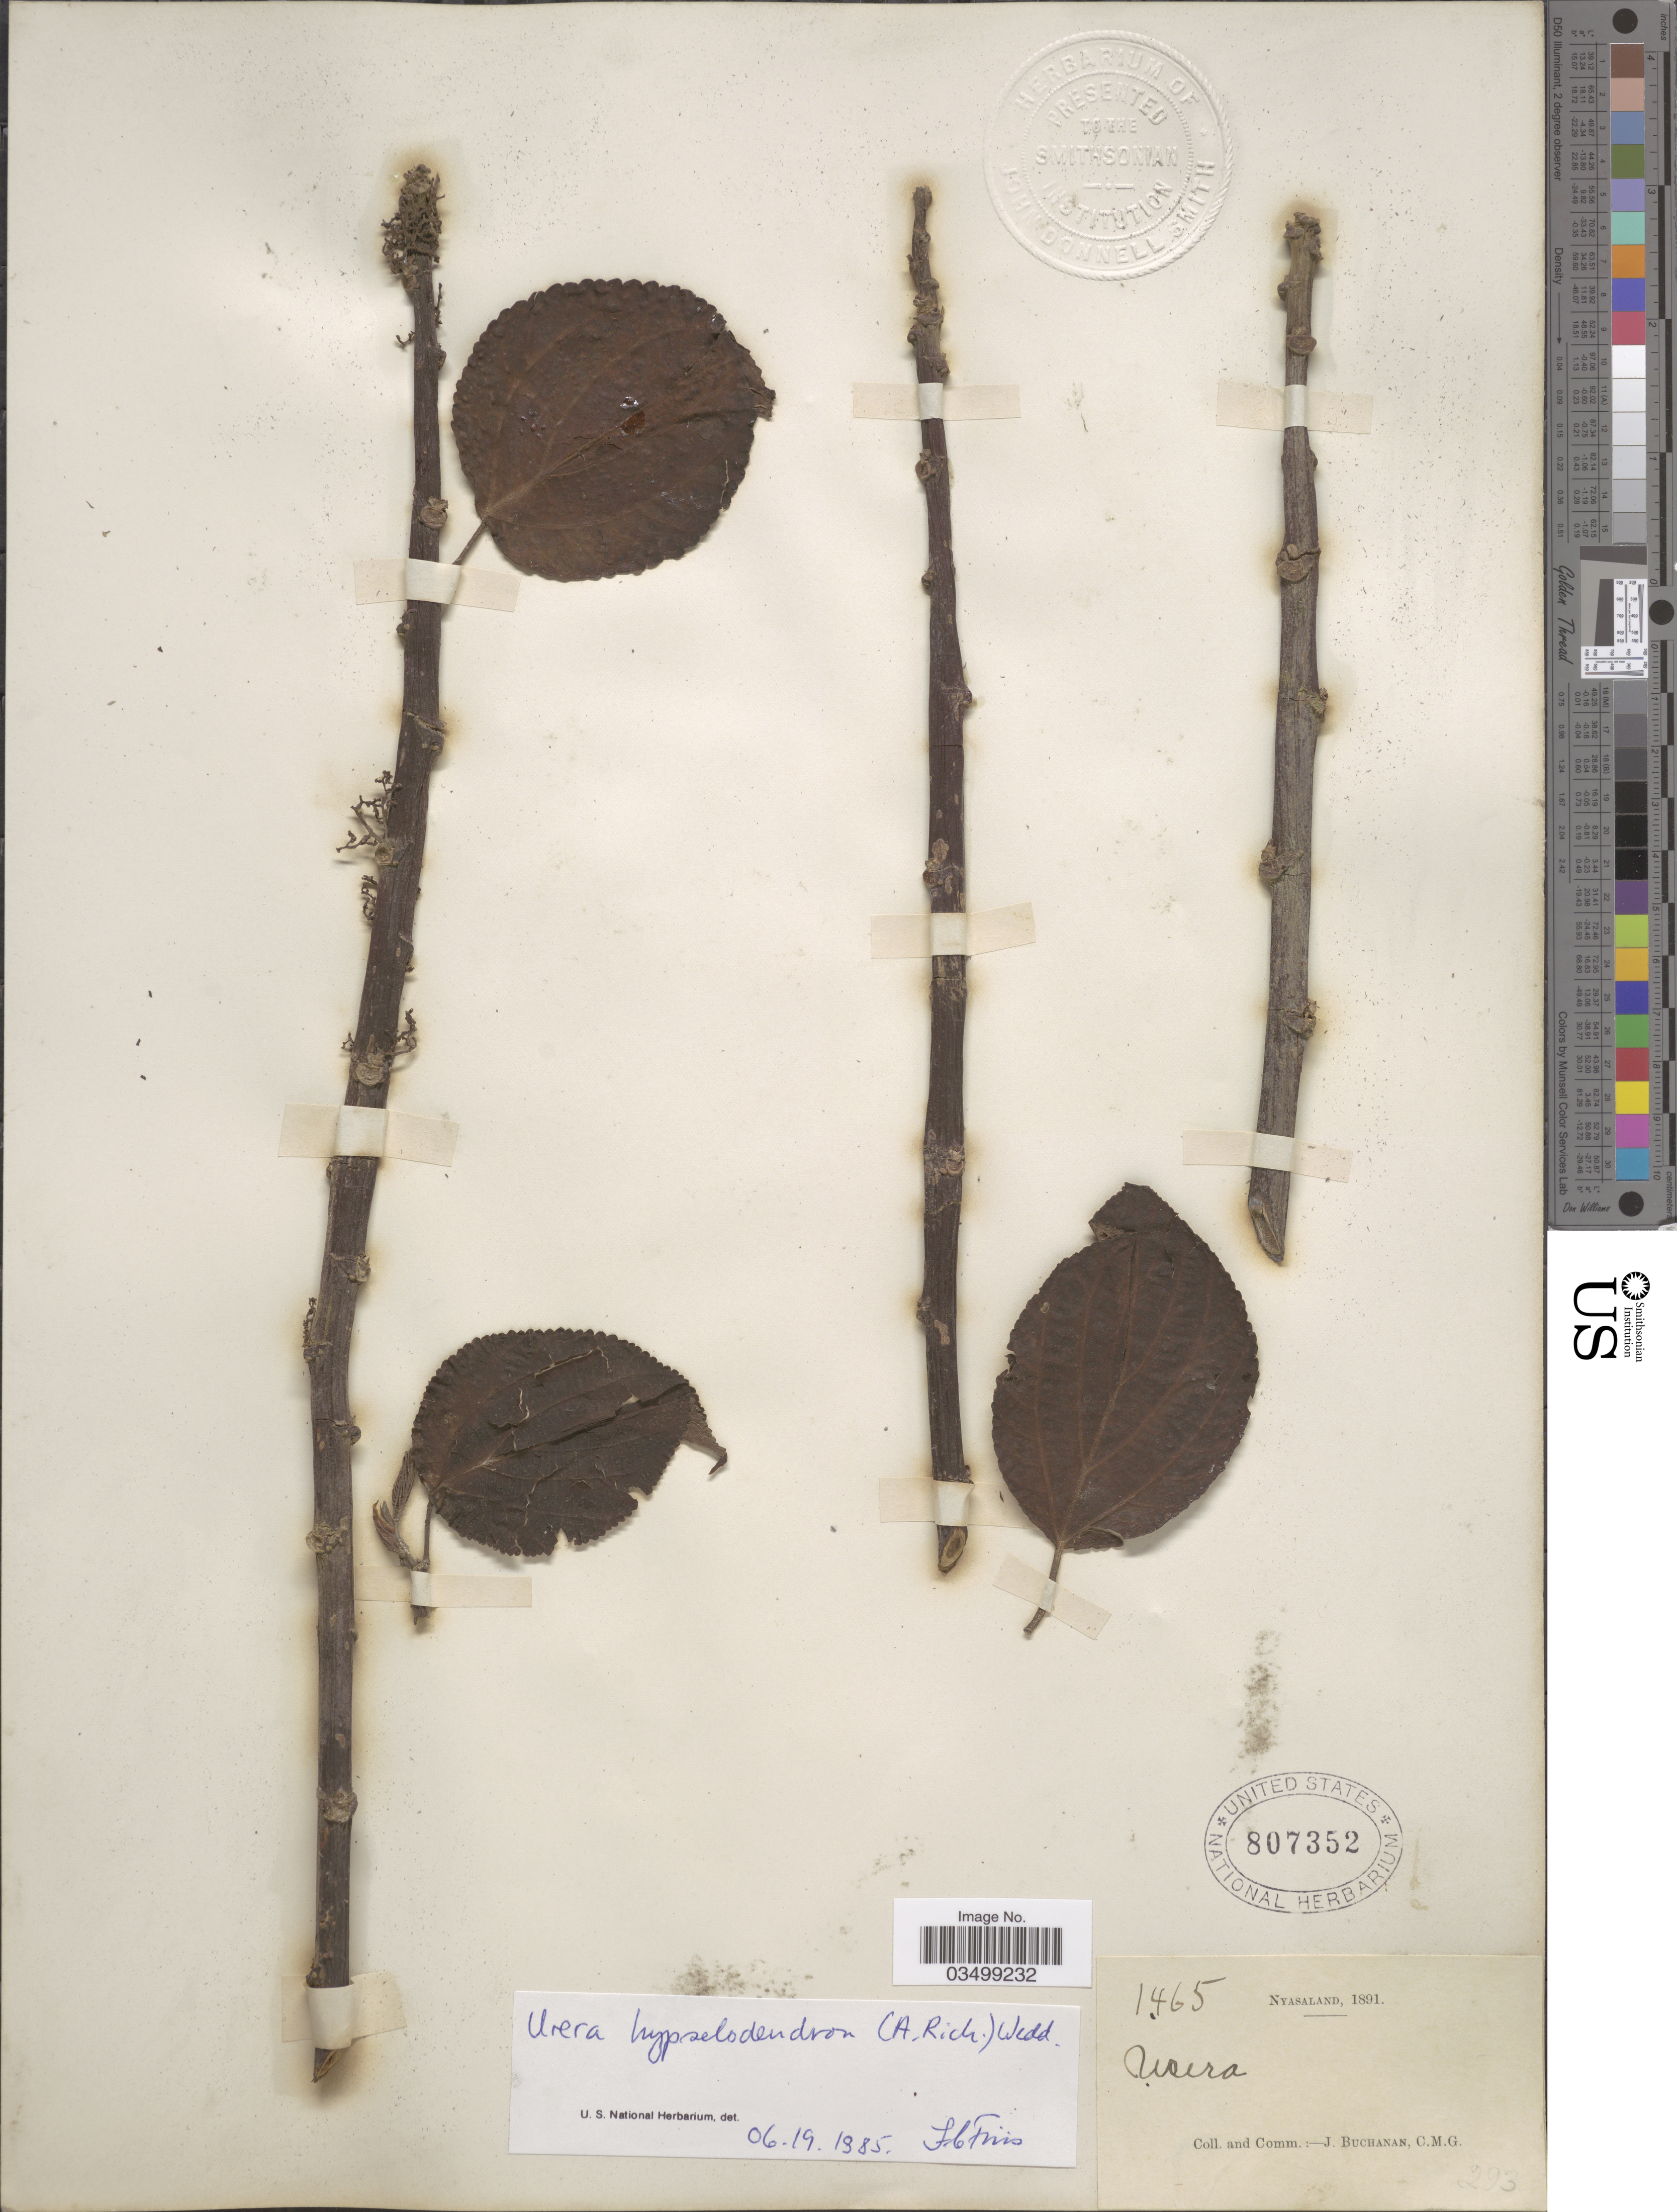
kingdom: Plantae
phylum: Tracheophyta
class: Magnoliopsida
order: Rosales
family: Urticaceae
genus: Scepocarpus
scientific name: Scepocarpus hypselodendron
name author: (Hochst. ex A. Rich.) T. Wells & A. K. Monro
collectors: J. Buchanan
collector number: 1465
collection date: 1891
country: Malawi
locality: Nyasaland.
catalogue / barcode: US 807352